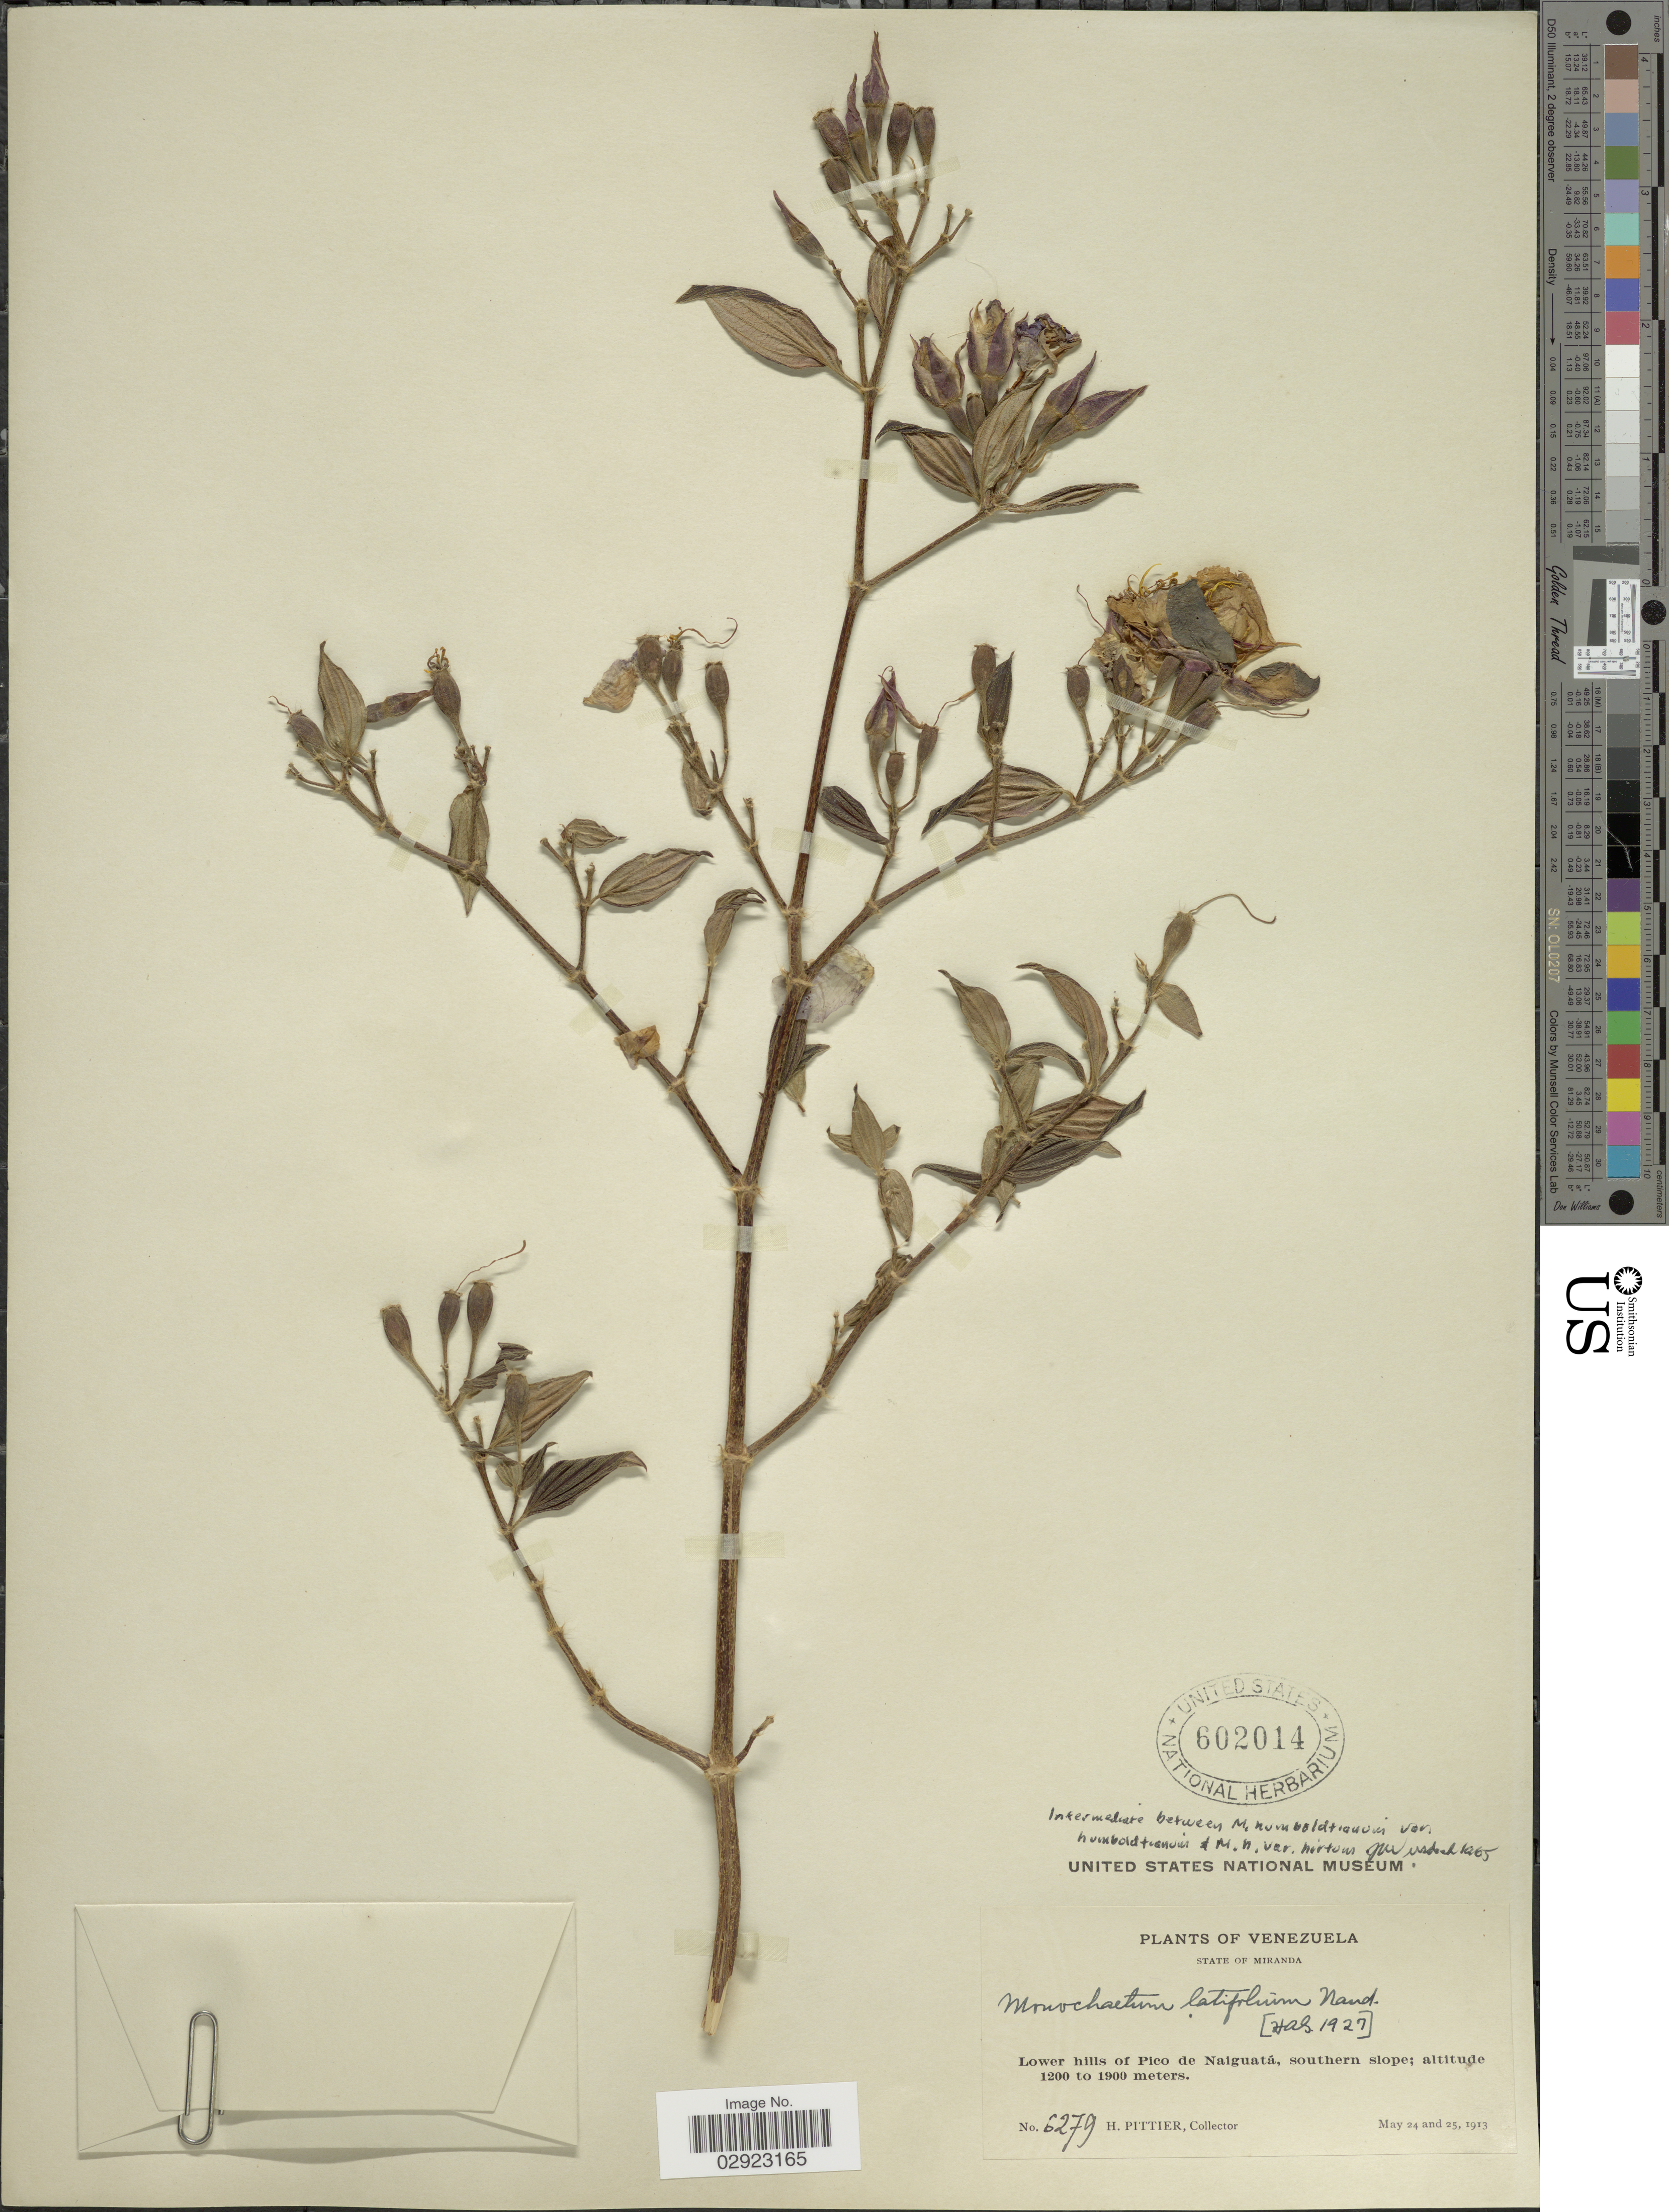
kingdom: Plantae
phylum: Tracheophyta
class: Magnoliopsida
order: Myrtales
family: Melastomataceae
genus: Monochaetum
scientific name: Monochaetum humboldtianum var. hirtum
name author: Wurdack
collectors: H. F. Pittier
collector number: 6279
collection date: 1913-05-24/1913-05-25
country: Venezuela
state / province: Miranda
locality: Lower hills of Pico de Naiguatá, southern slope.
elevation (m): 1200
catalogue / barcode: US 602014